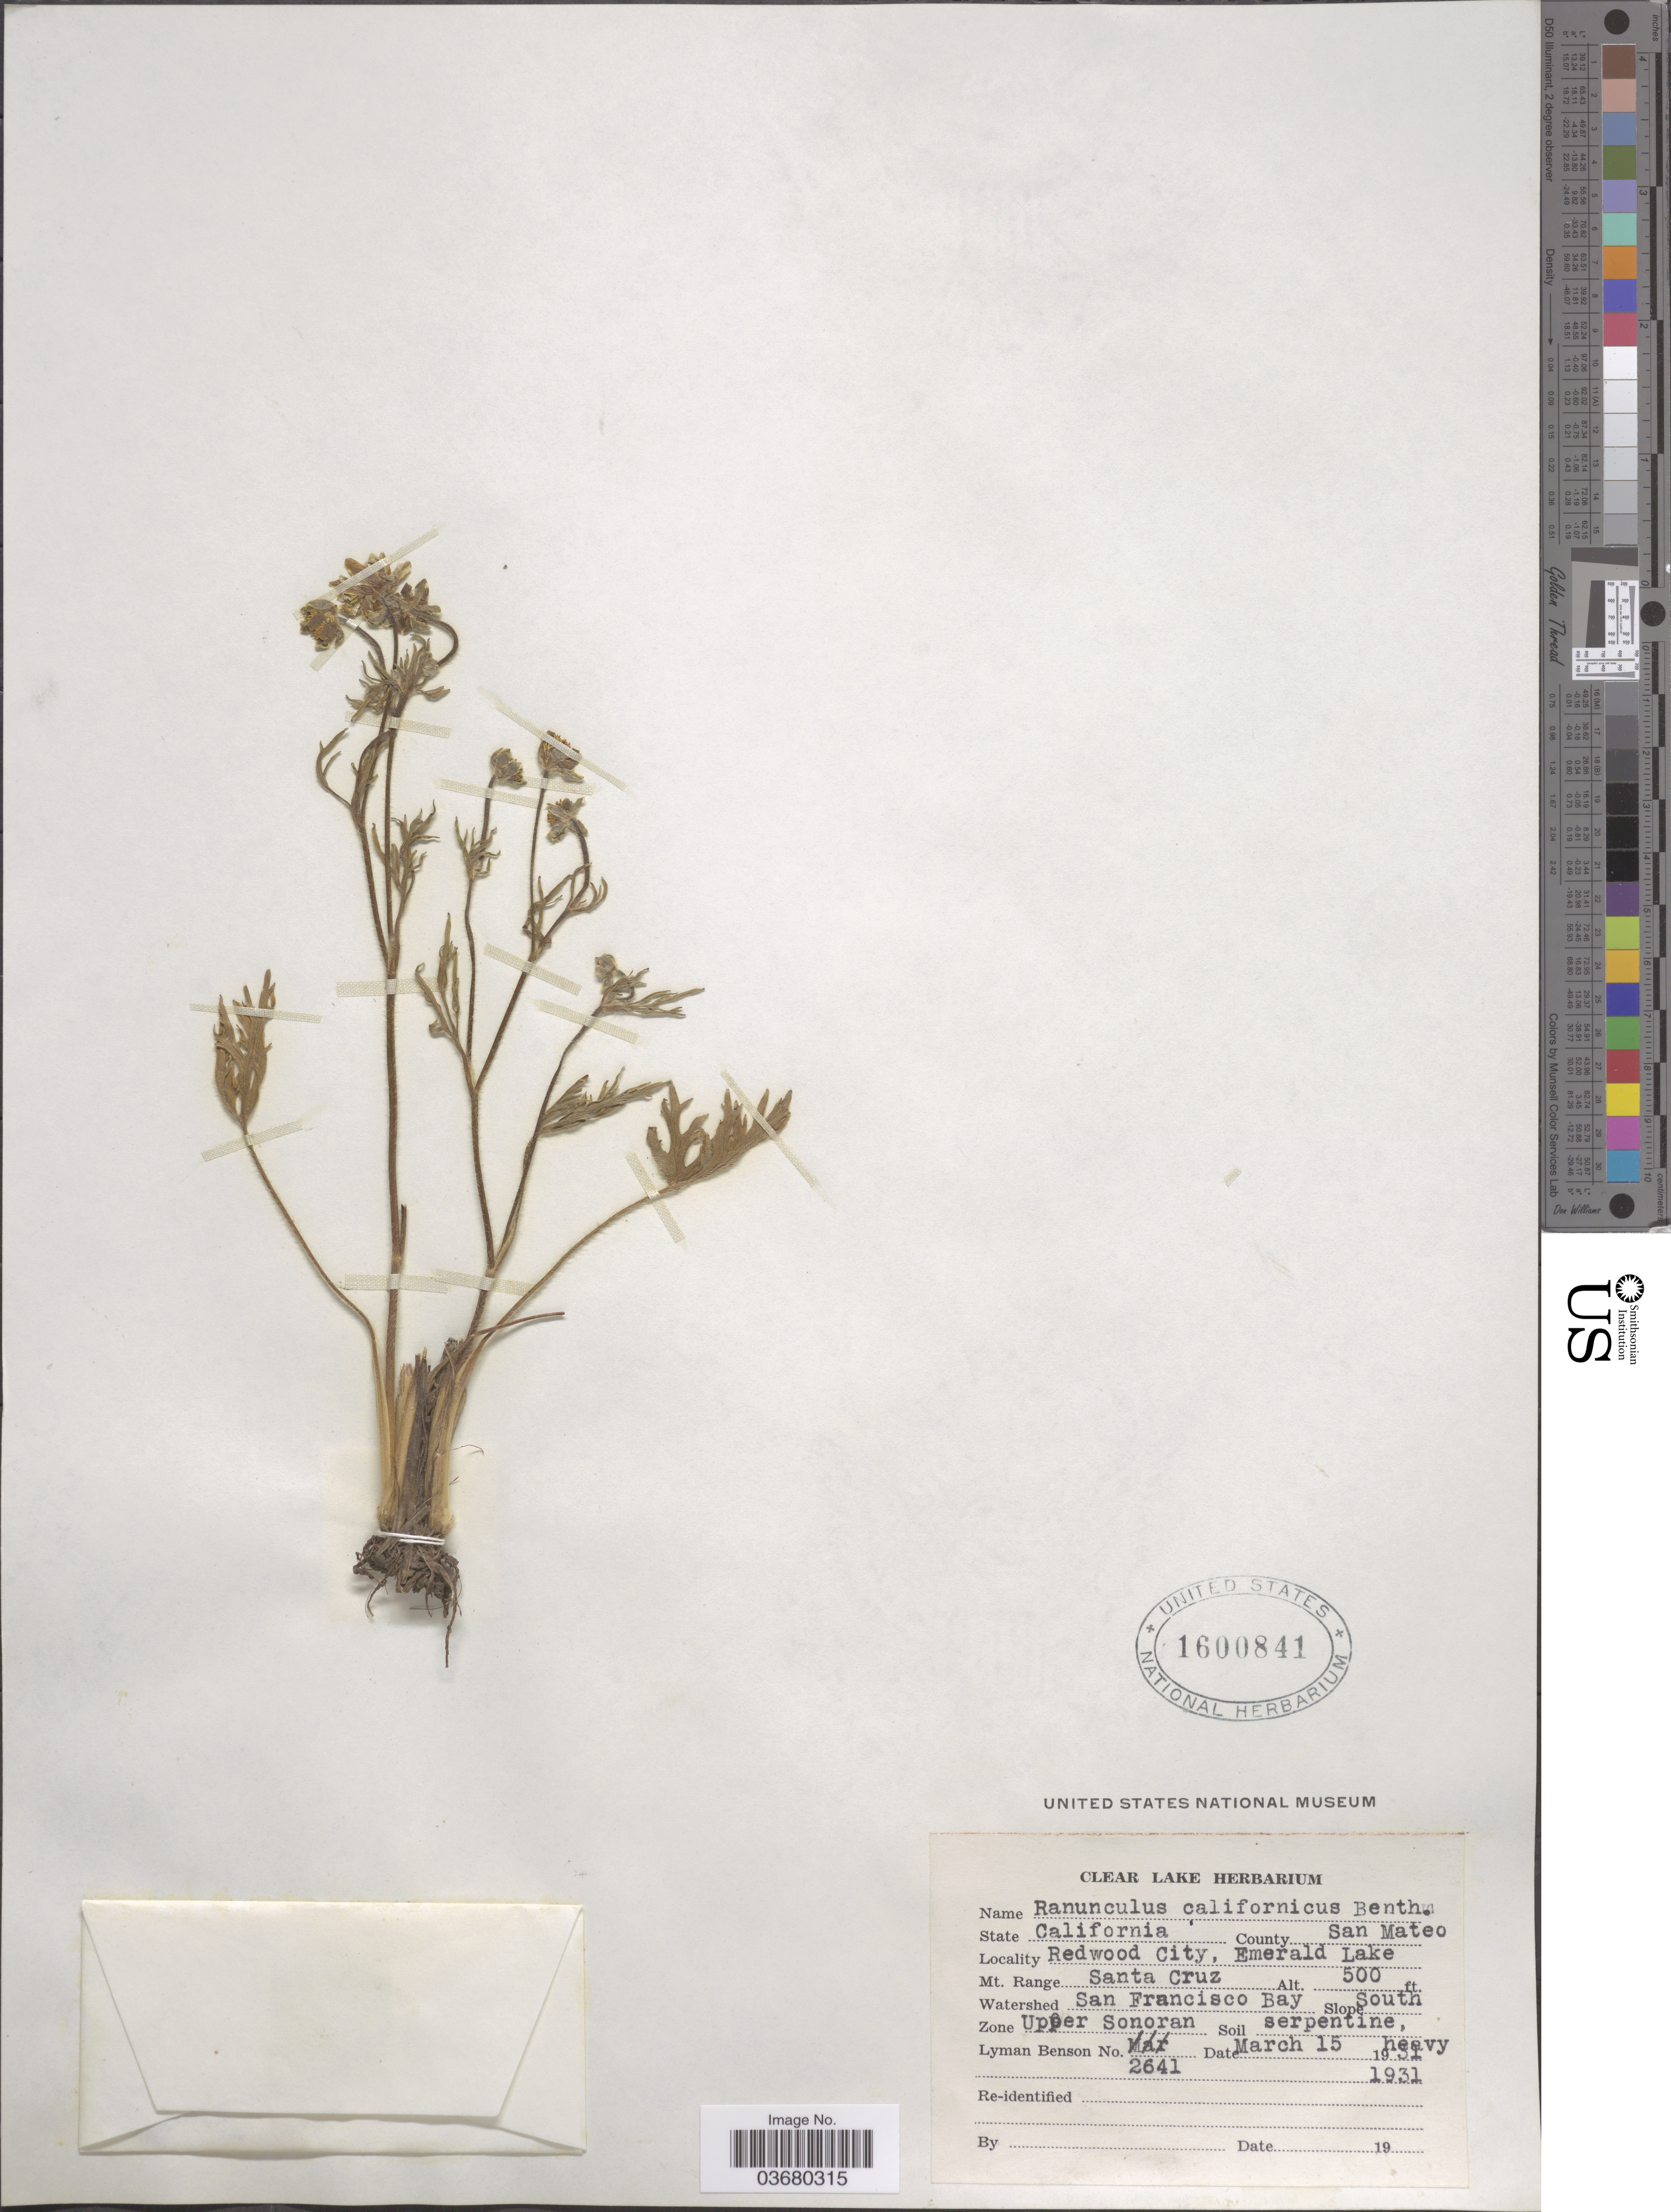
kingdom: Plantae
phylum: Tracheophyta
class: Magnoliopsida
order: Ranunculales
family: Ranunculaceae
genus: Ranunculus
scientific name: Ranunculus californicus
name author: Benth.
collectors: L. D. Benson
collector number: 2641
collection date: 1931-03-15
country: United States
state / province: California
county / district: San Mateo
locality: County San Mateo. Redwood City, Emerald Lake. Mt. Range Santa Cruz. Watershed San Francisco Bay.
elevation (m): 152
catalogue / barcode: US 1600841